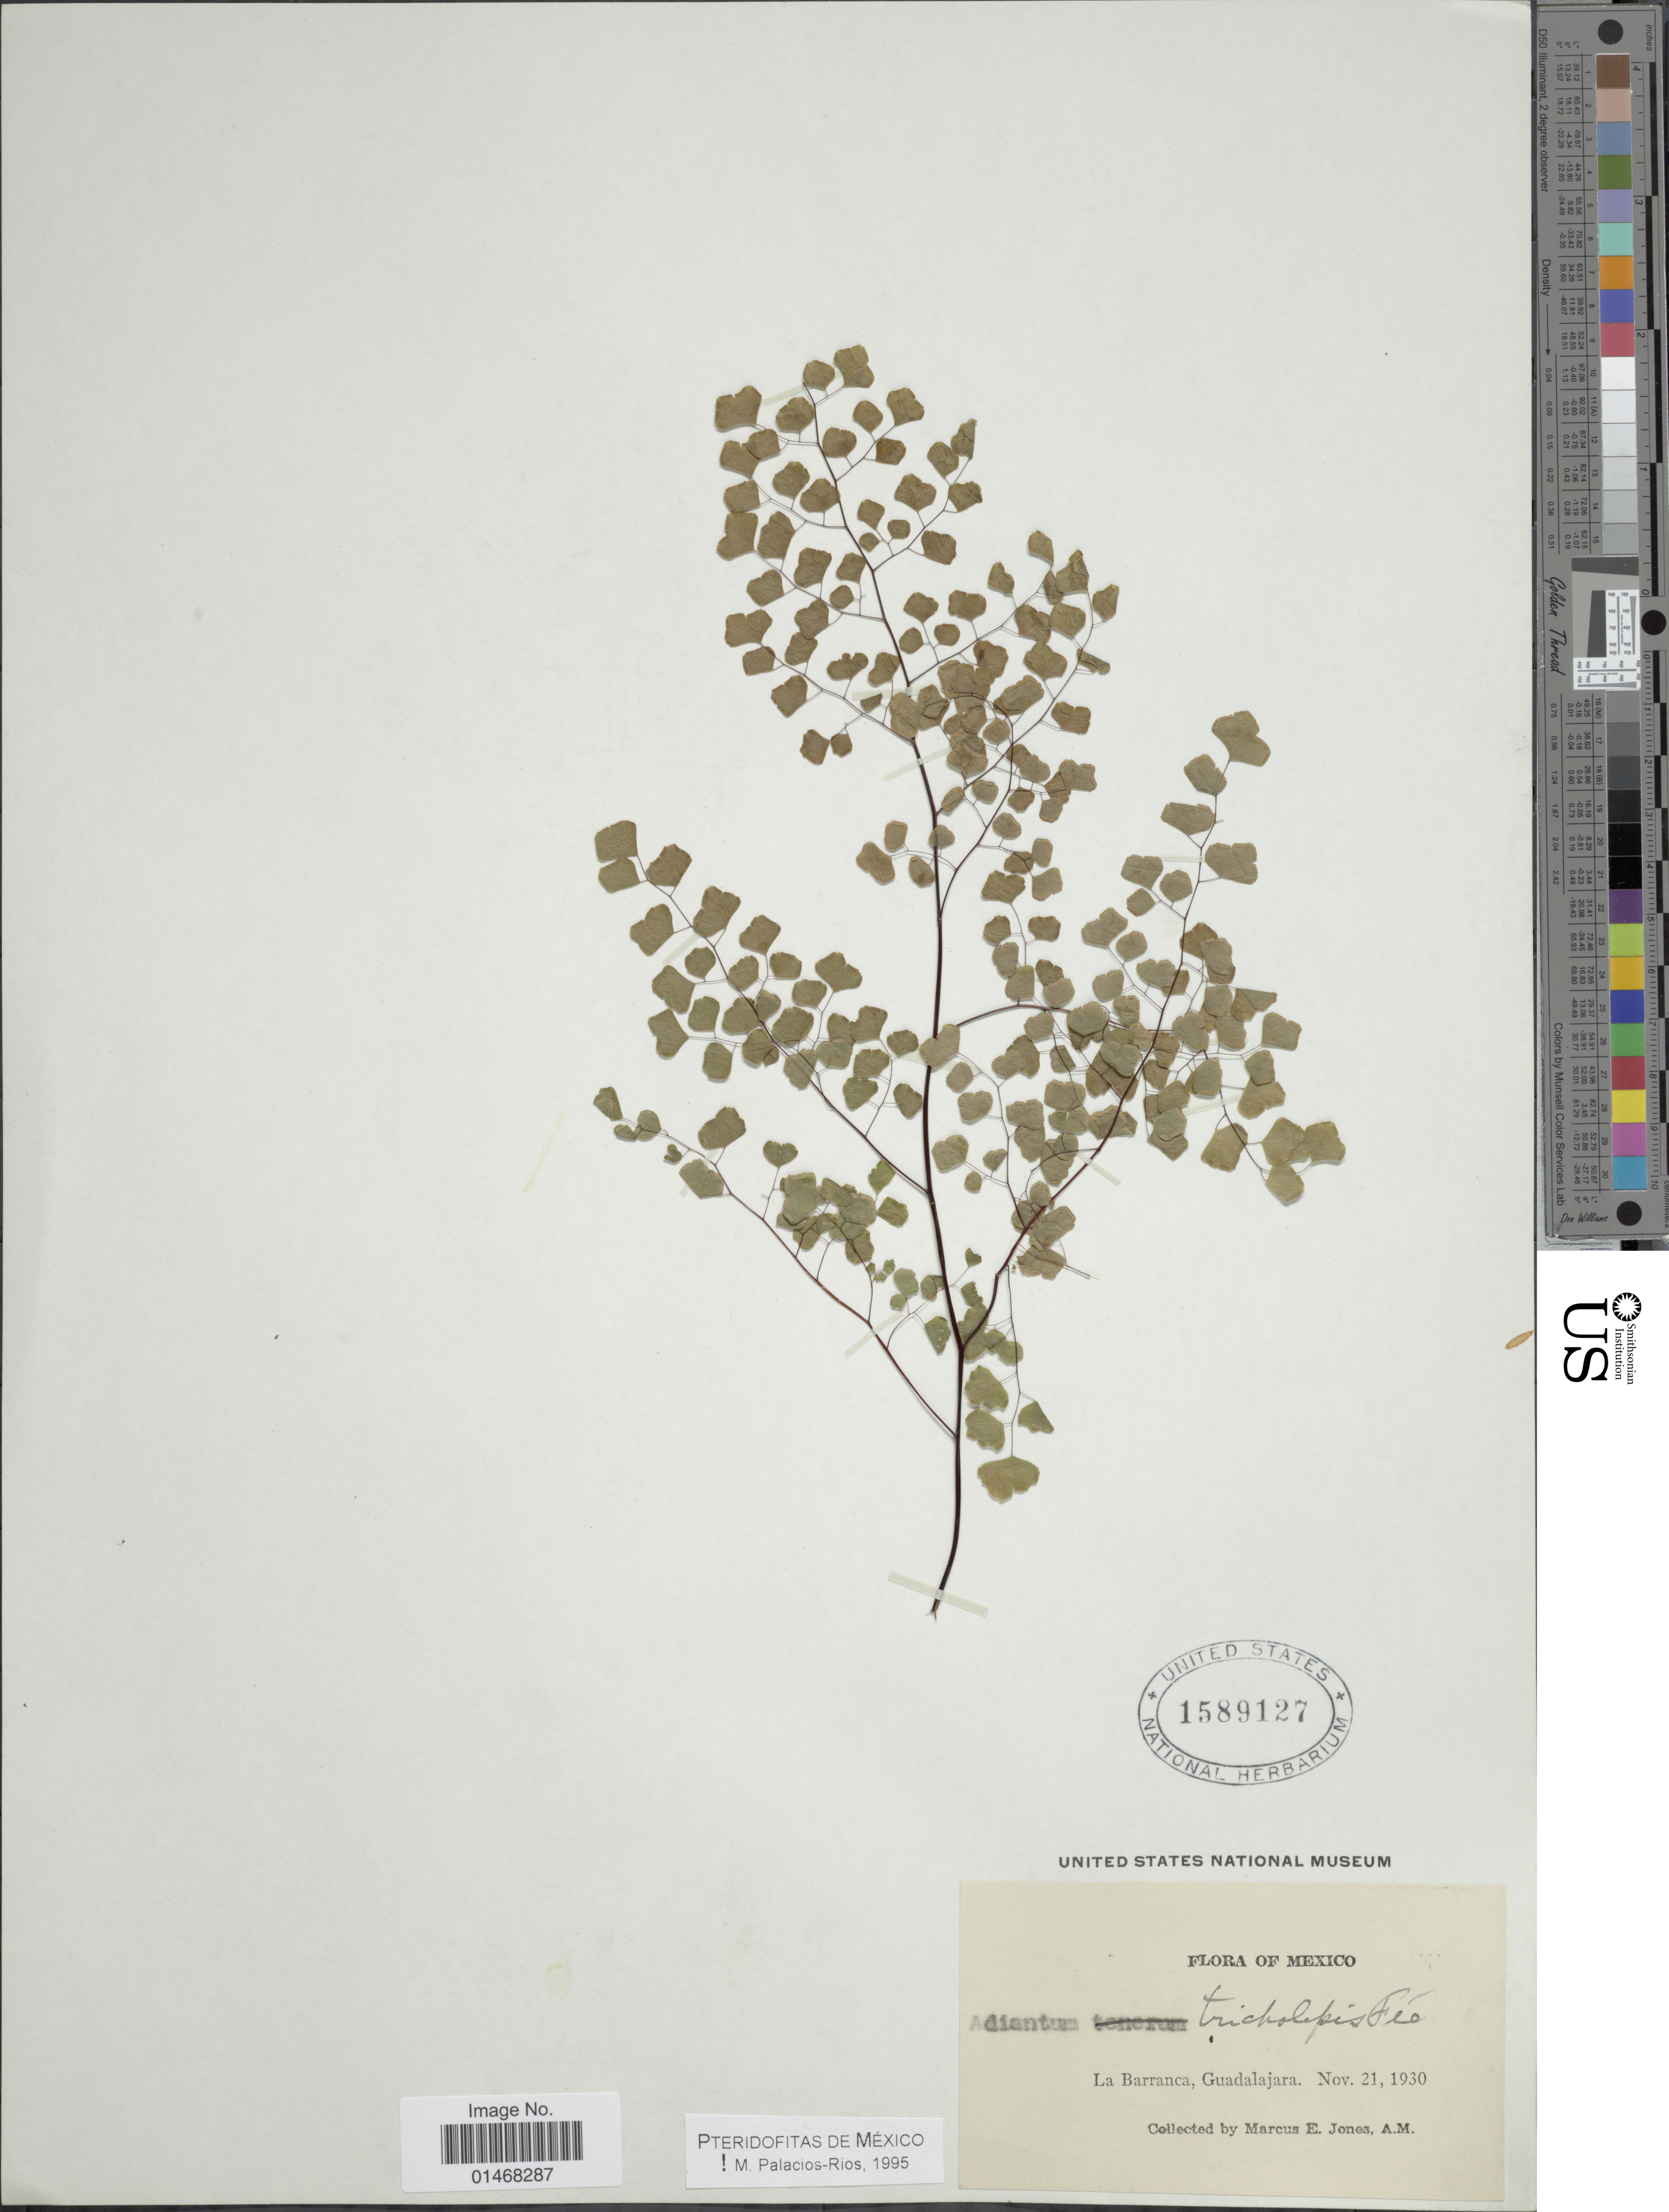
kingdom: Plantae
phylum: Tracheophyta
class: Polypodiopsida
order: Polypodiales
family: Pteridaceae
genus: Adiantum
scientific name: Adiantum tricholepis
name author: Fée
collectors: M. E. Jones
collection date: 1930-11-21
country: Mexico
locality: La Barranca, Guadalajara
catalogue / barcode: US 1589127